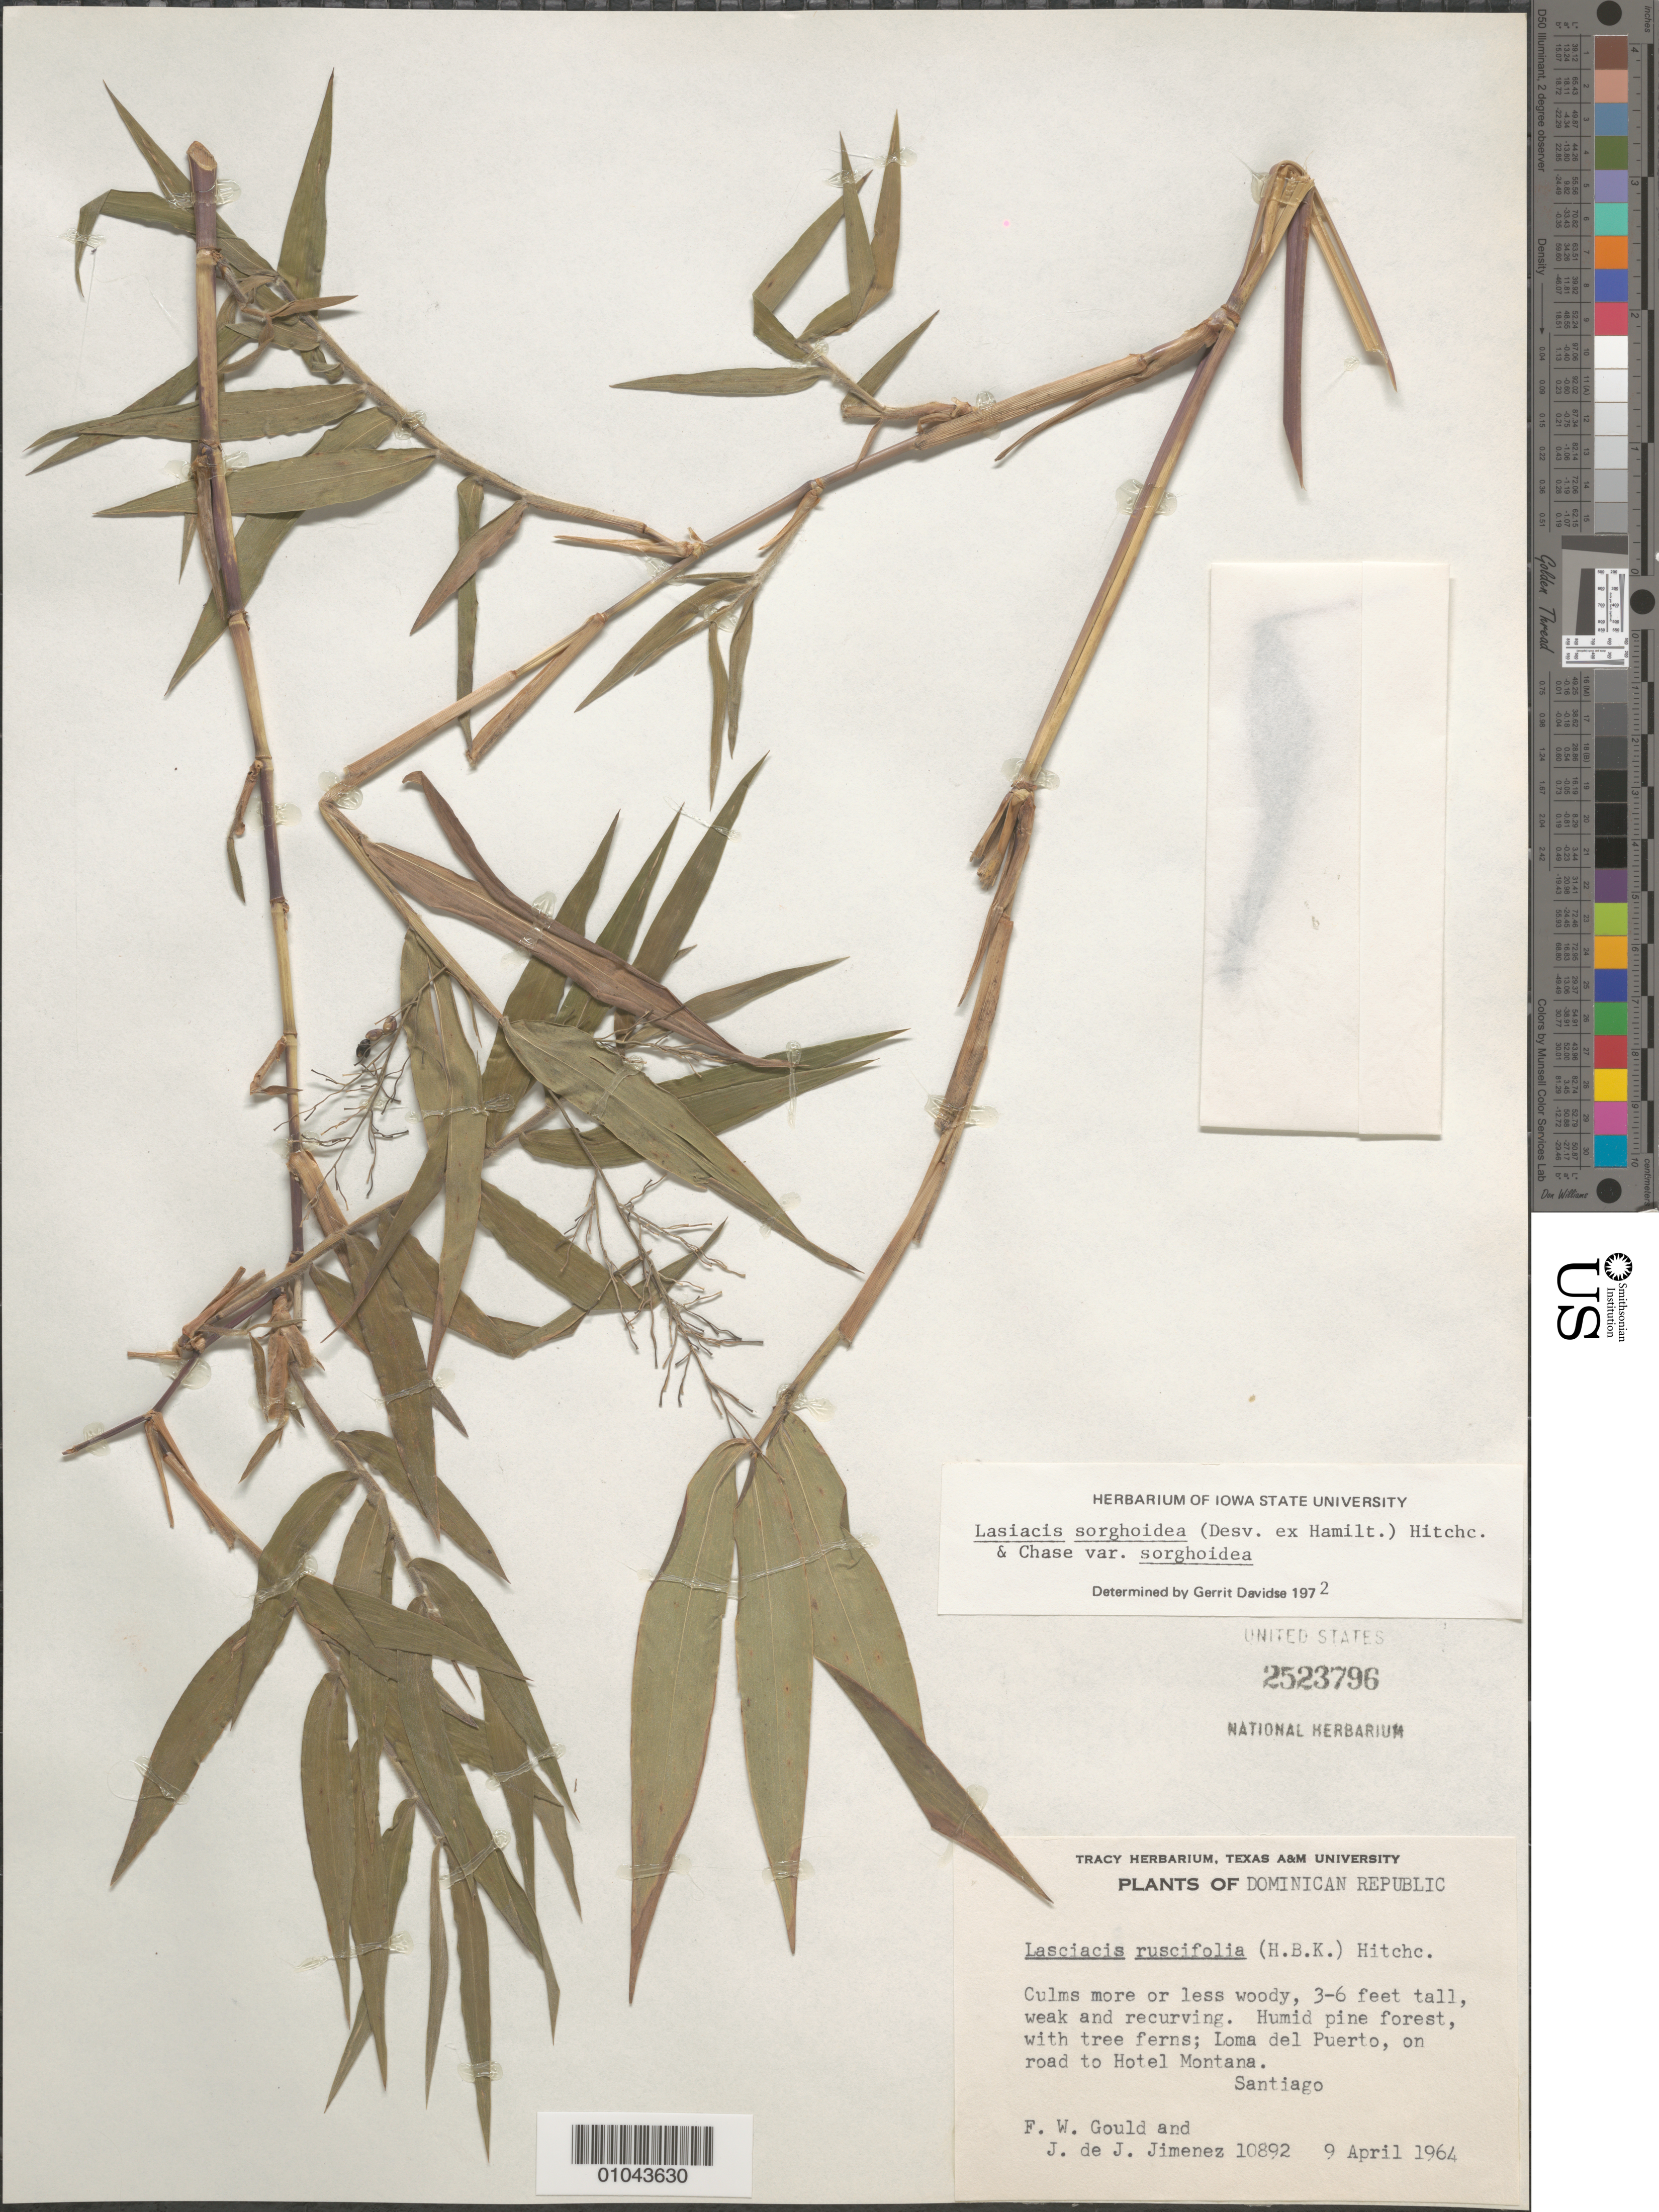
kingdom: Plantae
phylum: Tracheophyta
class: Liliopsida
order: Poales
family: Poaceae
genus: Lasiacis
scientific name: Lasiacis sorghoidea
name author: (Desv. ex Ham.) Hitchc. & Chase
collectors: F. W. Gould & J. J. Jiménez Almonte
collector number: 10892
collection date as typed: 09 Apr 1964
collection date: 1964-04-09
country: Dominican Republic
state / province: Santiago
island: Hispaniola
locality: Humid pine forest, with tree ferns; Loma del Puerto, on road to Hotel Montana.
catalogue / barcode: US 2523796